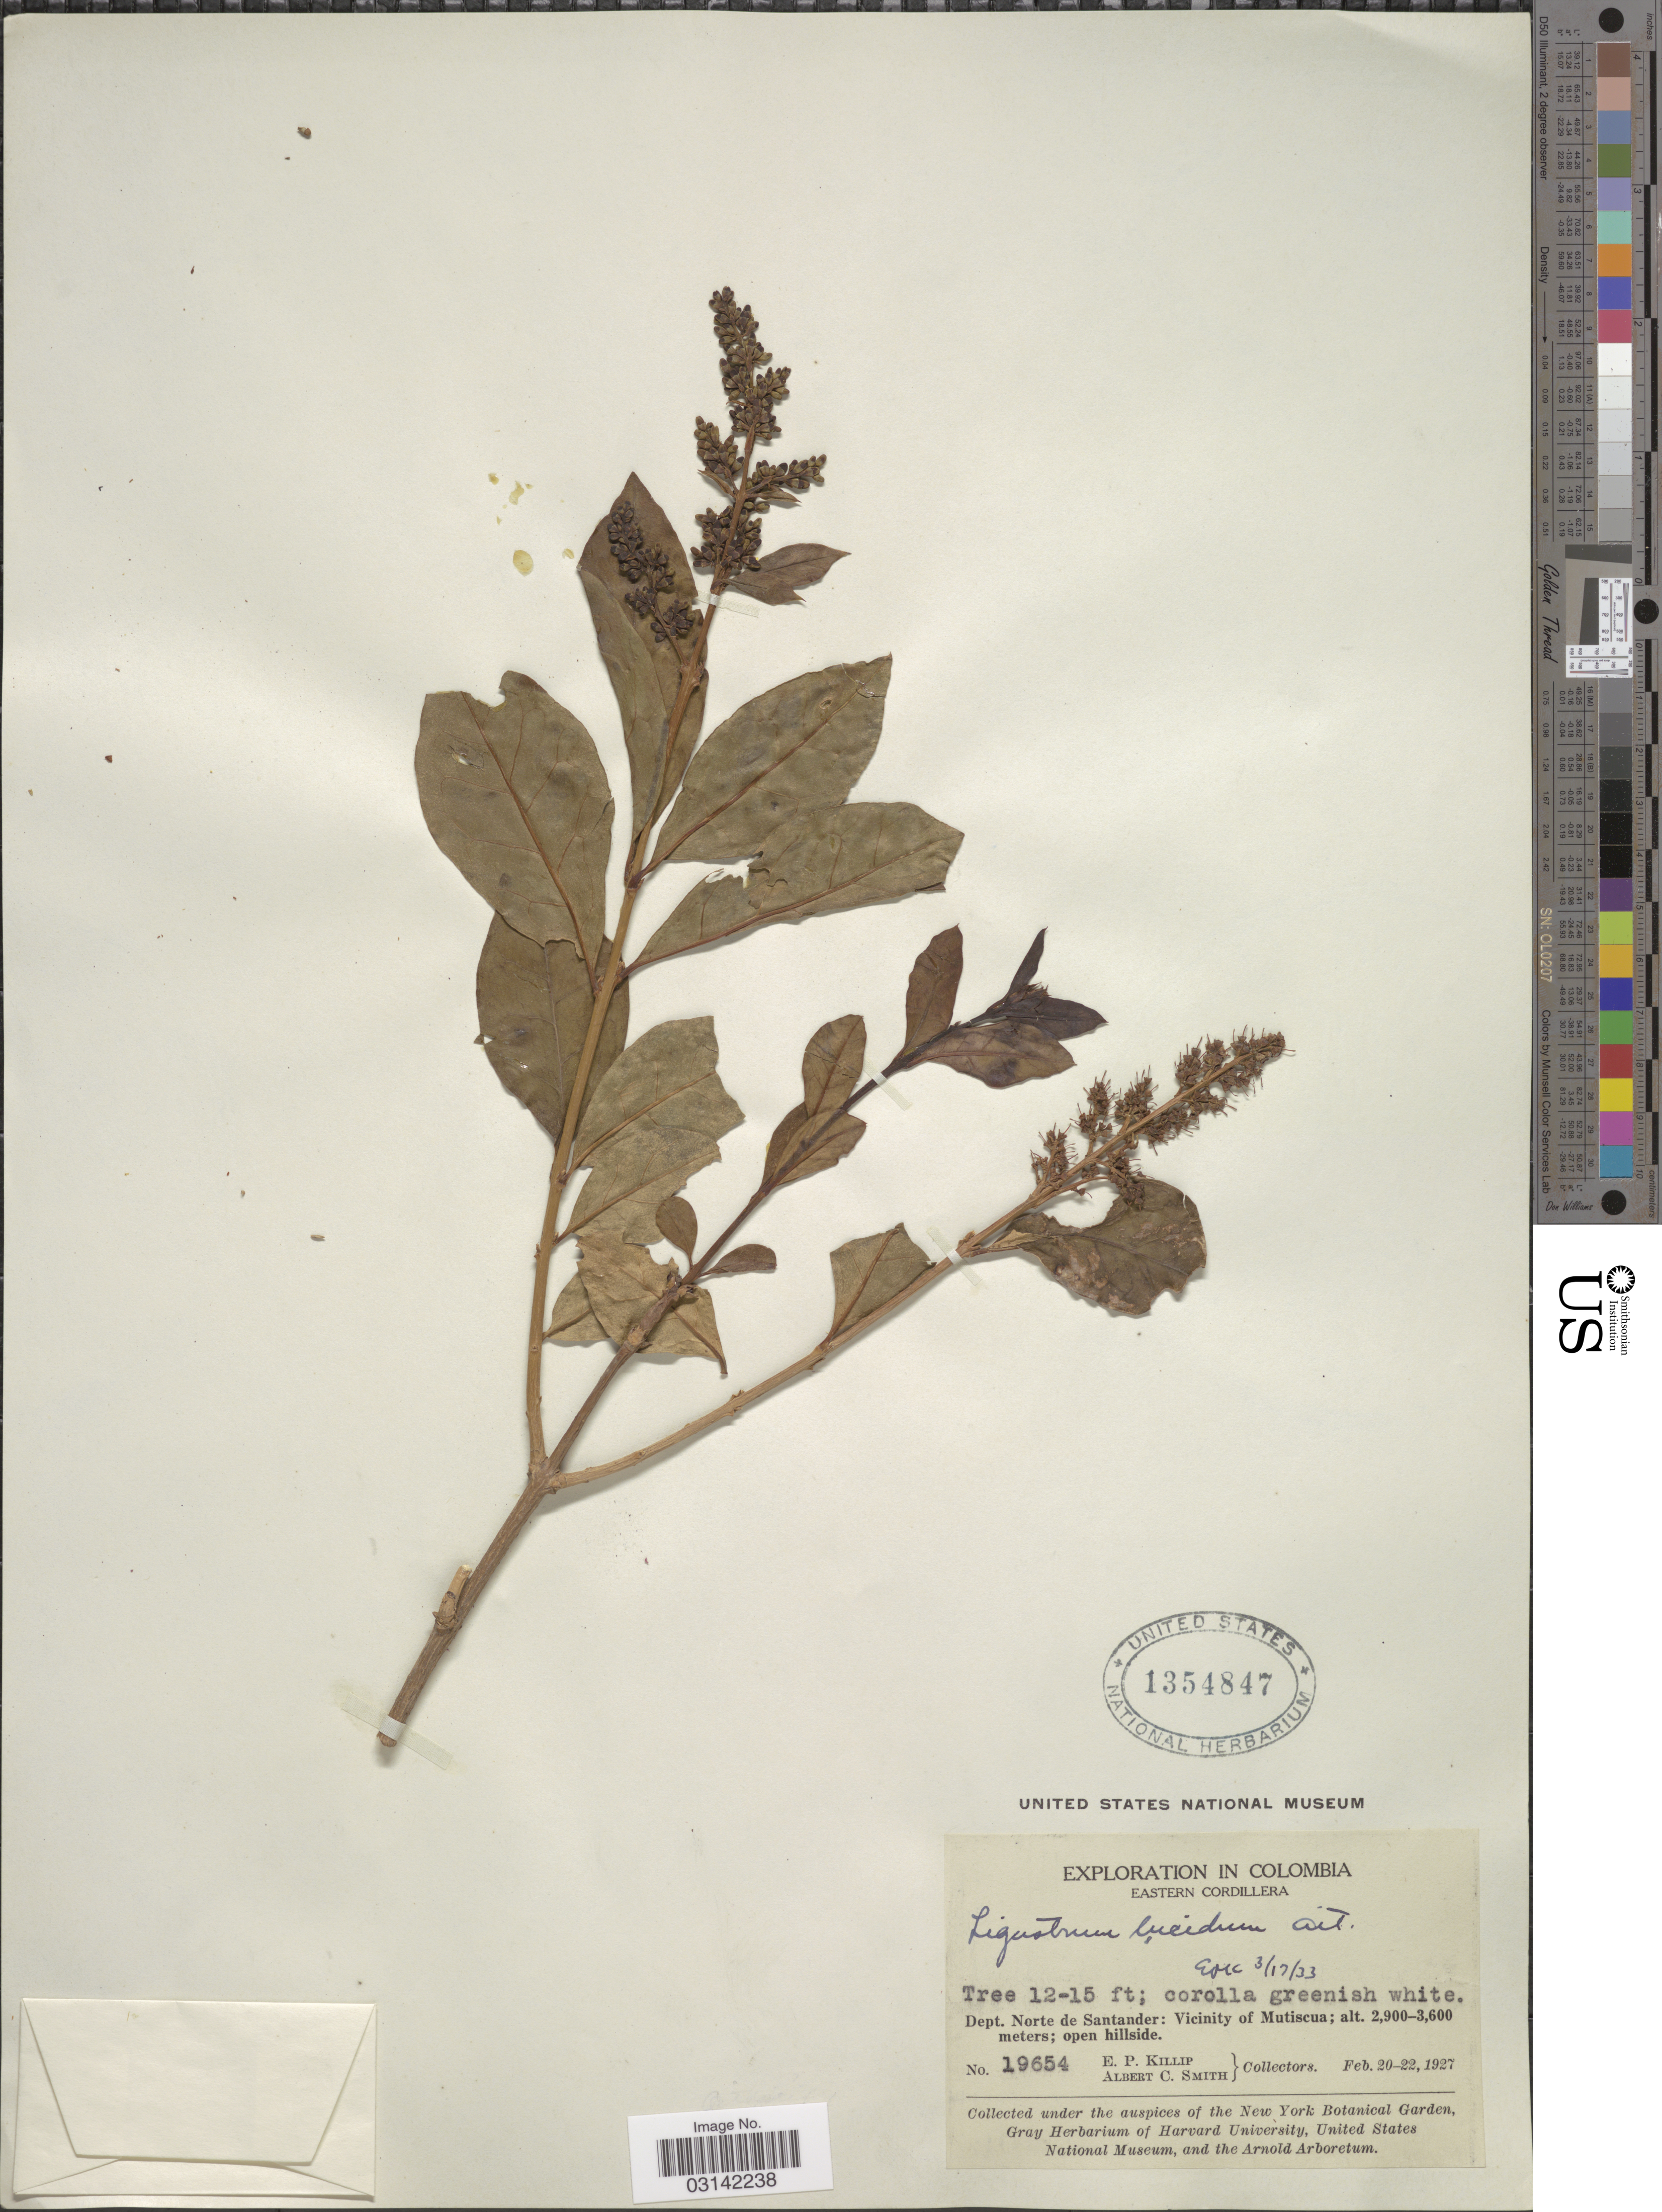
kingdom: Plantae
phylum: Tracheophyta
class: Magnoliopsida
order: Lamiales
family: Oleaceae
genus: Ligustrum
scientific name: Ligustrum lucidum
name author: W.T. Aiton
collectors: E. P. Killip & A. C. Smith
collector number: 19654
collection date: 1927-02-20/1927-02-22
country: Colombia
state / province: Norte de Santander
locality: Eastern Cordillera. Dept. Norte de Santander: Vicinity of Mutiscua.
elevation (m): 2900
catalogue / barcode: US 1354847